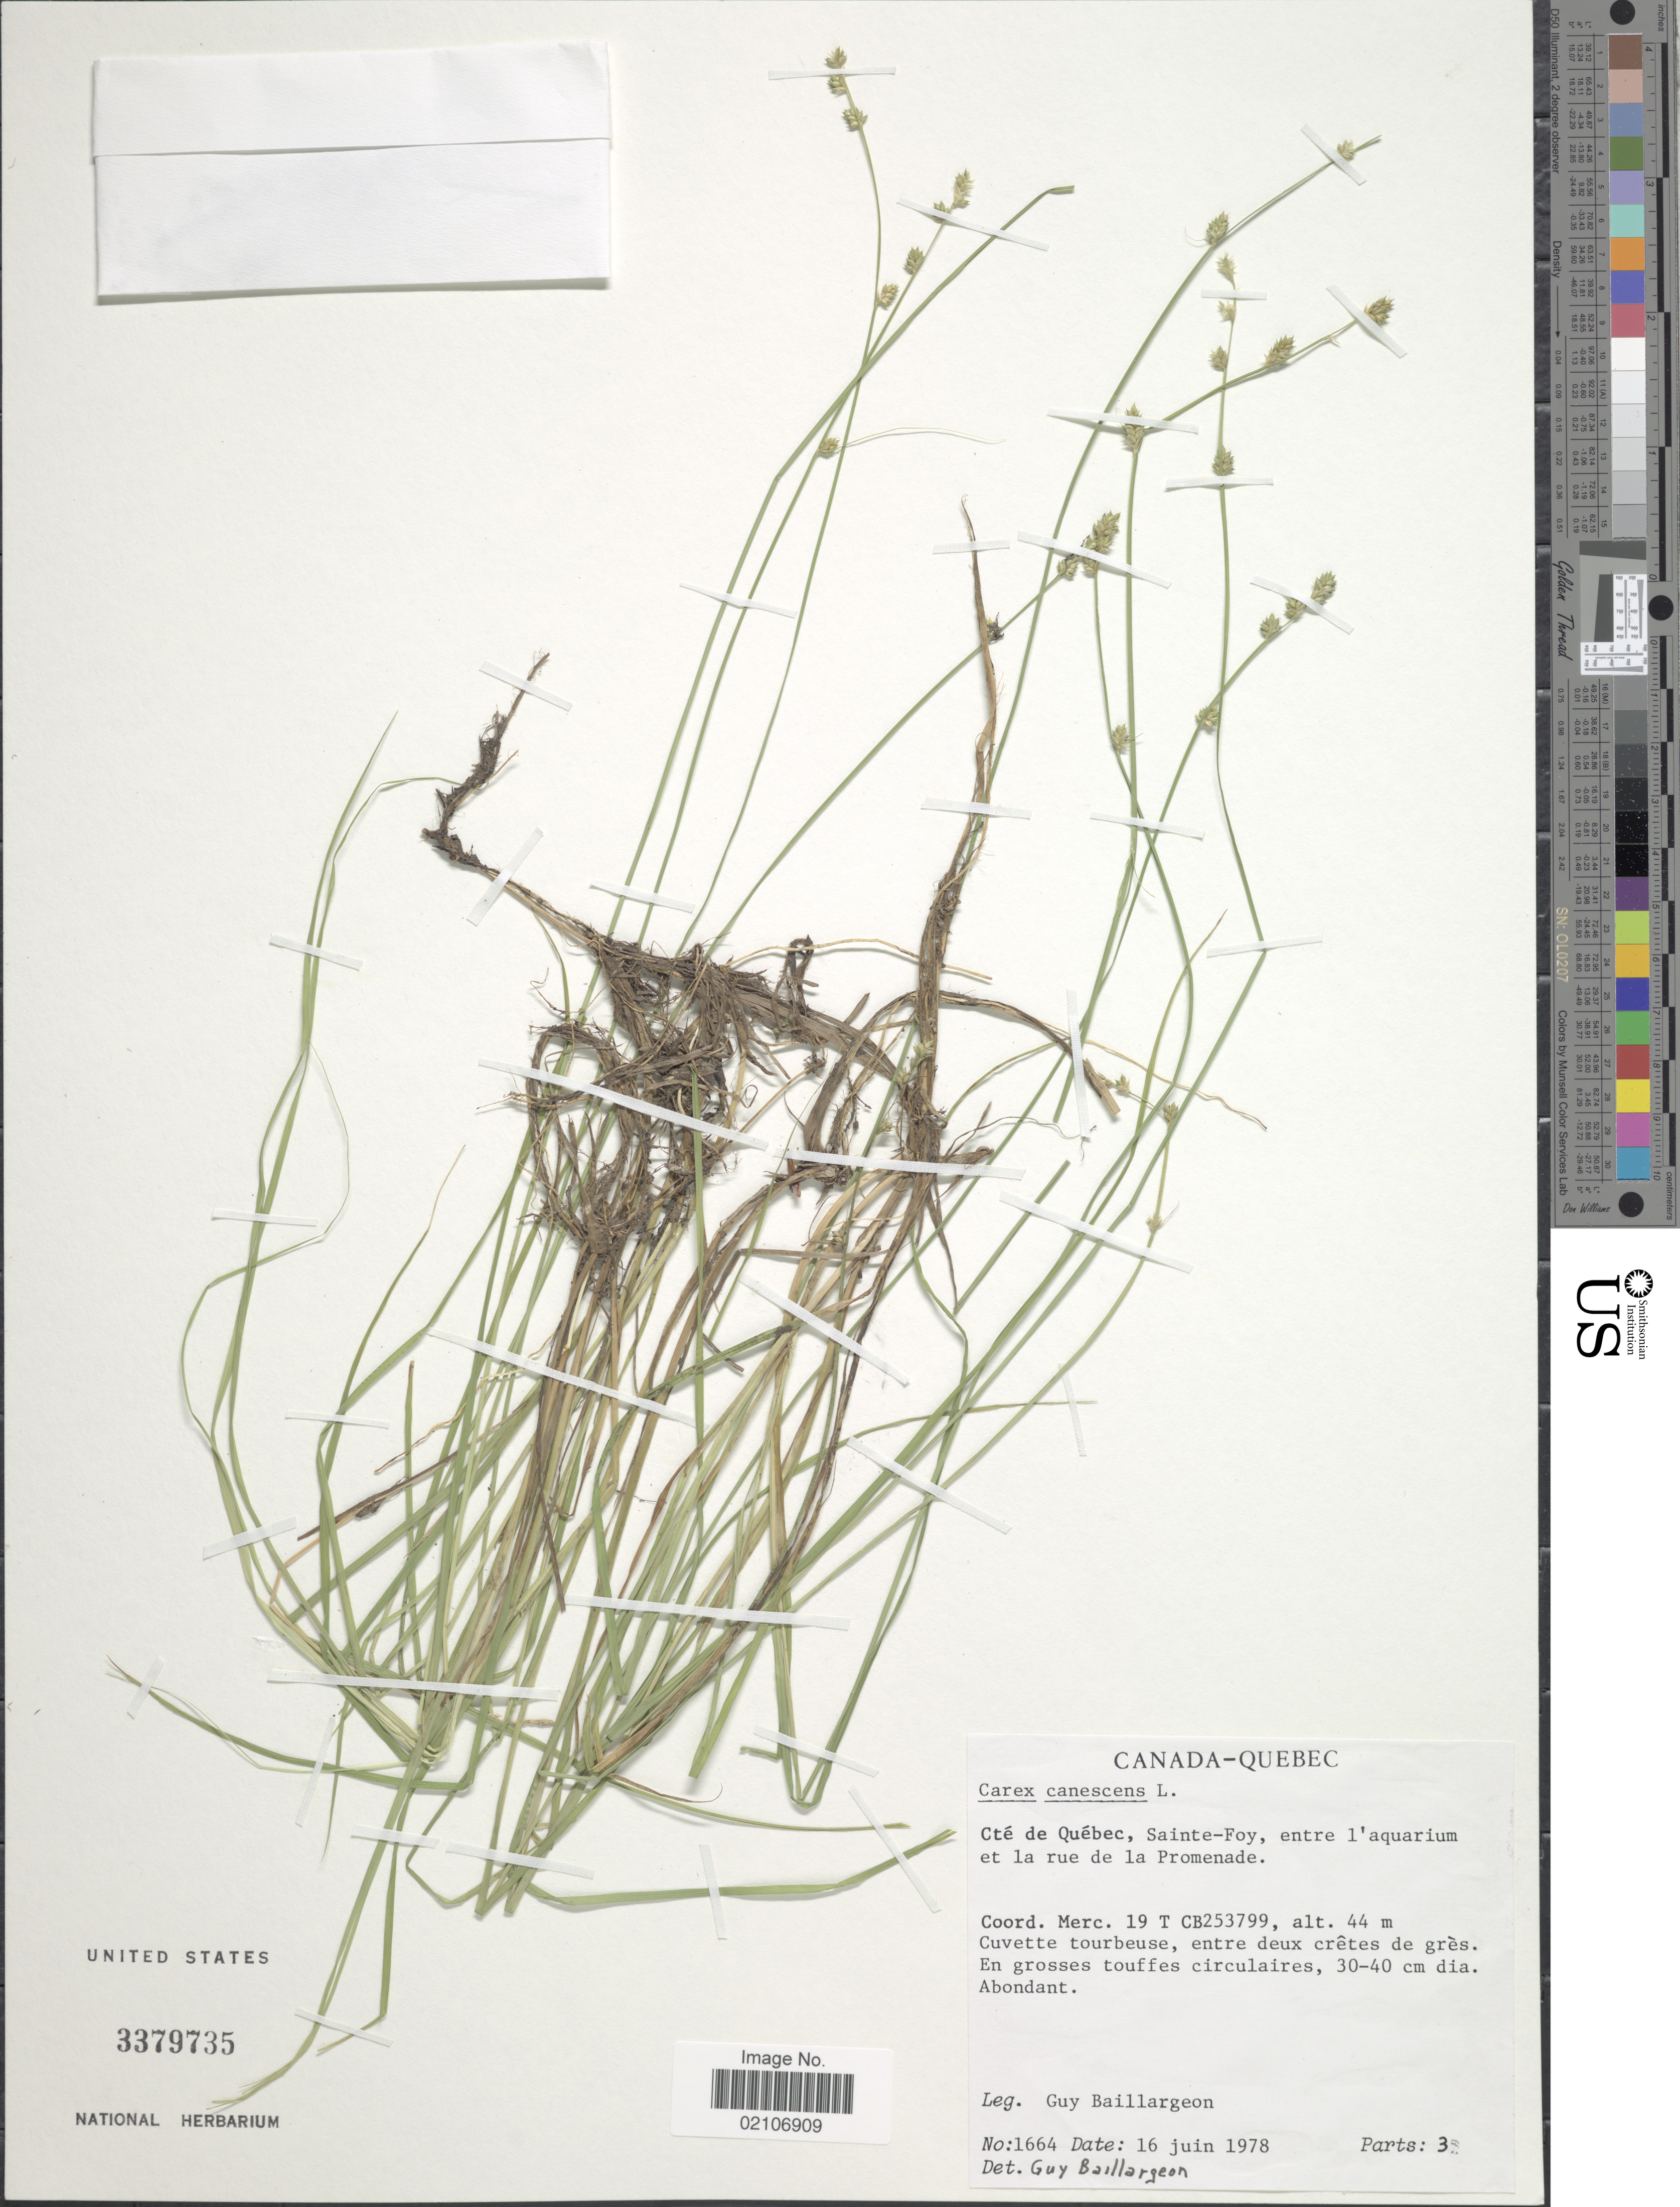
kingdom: Plantae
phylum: Tracheophyta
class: Liliopsida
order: Poales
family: Cyperaceae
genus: Carex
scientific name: Carex canescens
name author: L.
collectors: G. Baillargeon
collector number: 1664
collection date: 1978-06-16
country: Canada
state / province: Quebec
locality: Canada-Quebec. Cte de Quebec, Sainte-Foy, entre l'aquarium et la rue de la Promenade. Coord. Merc. 19T CB253799.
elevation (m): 44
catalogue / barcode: US 3379735